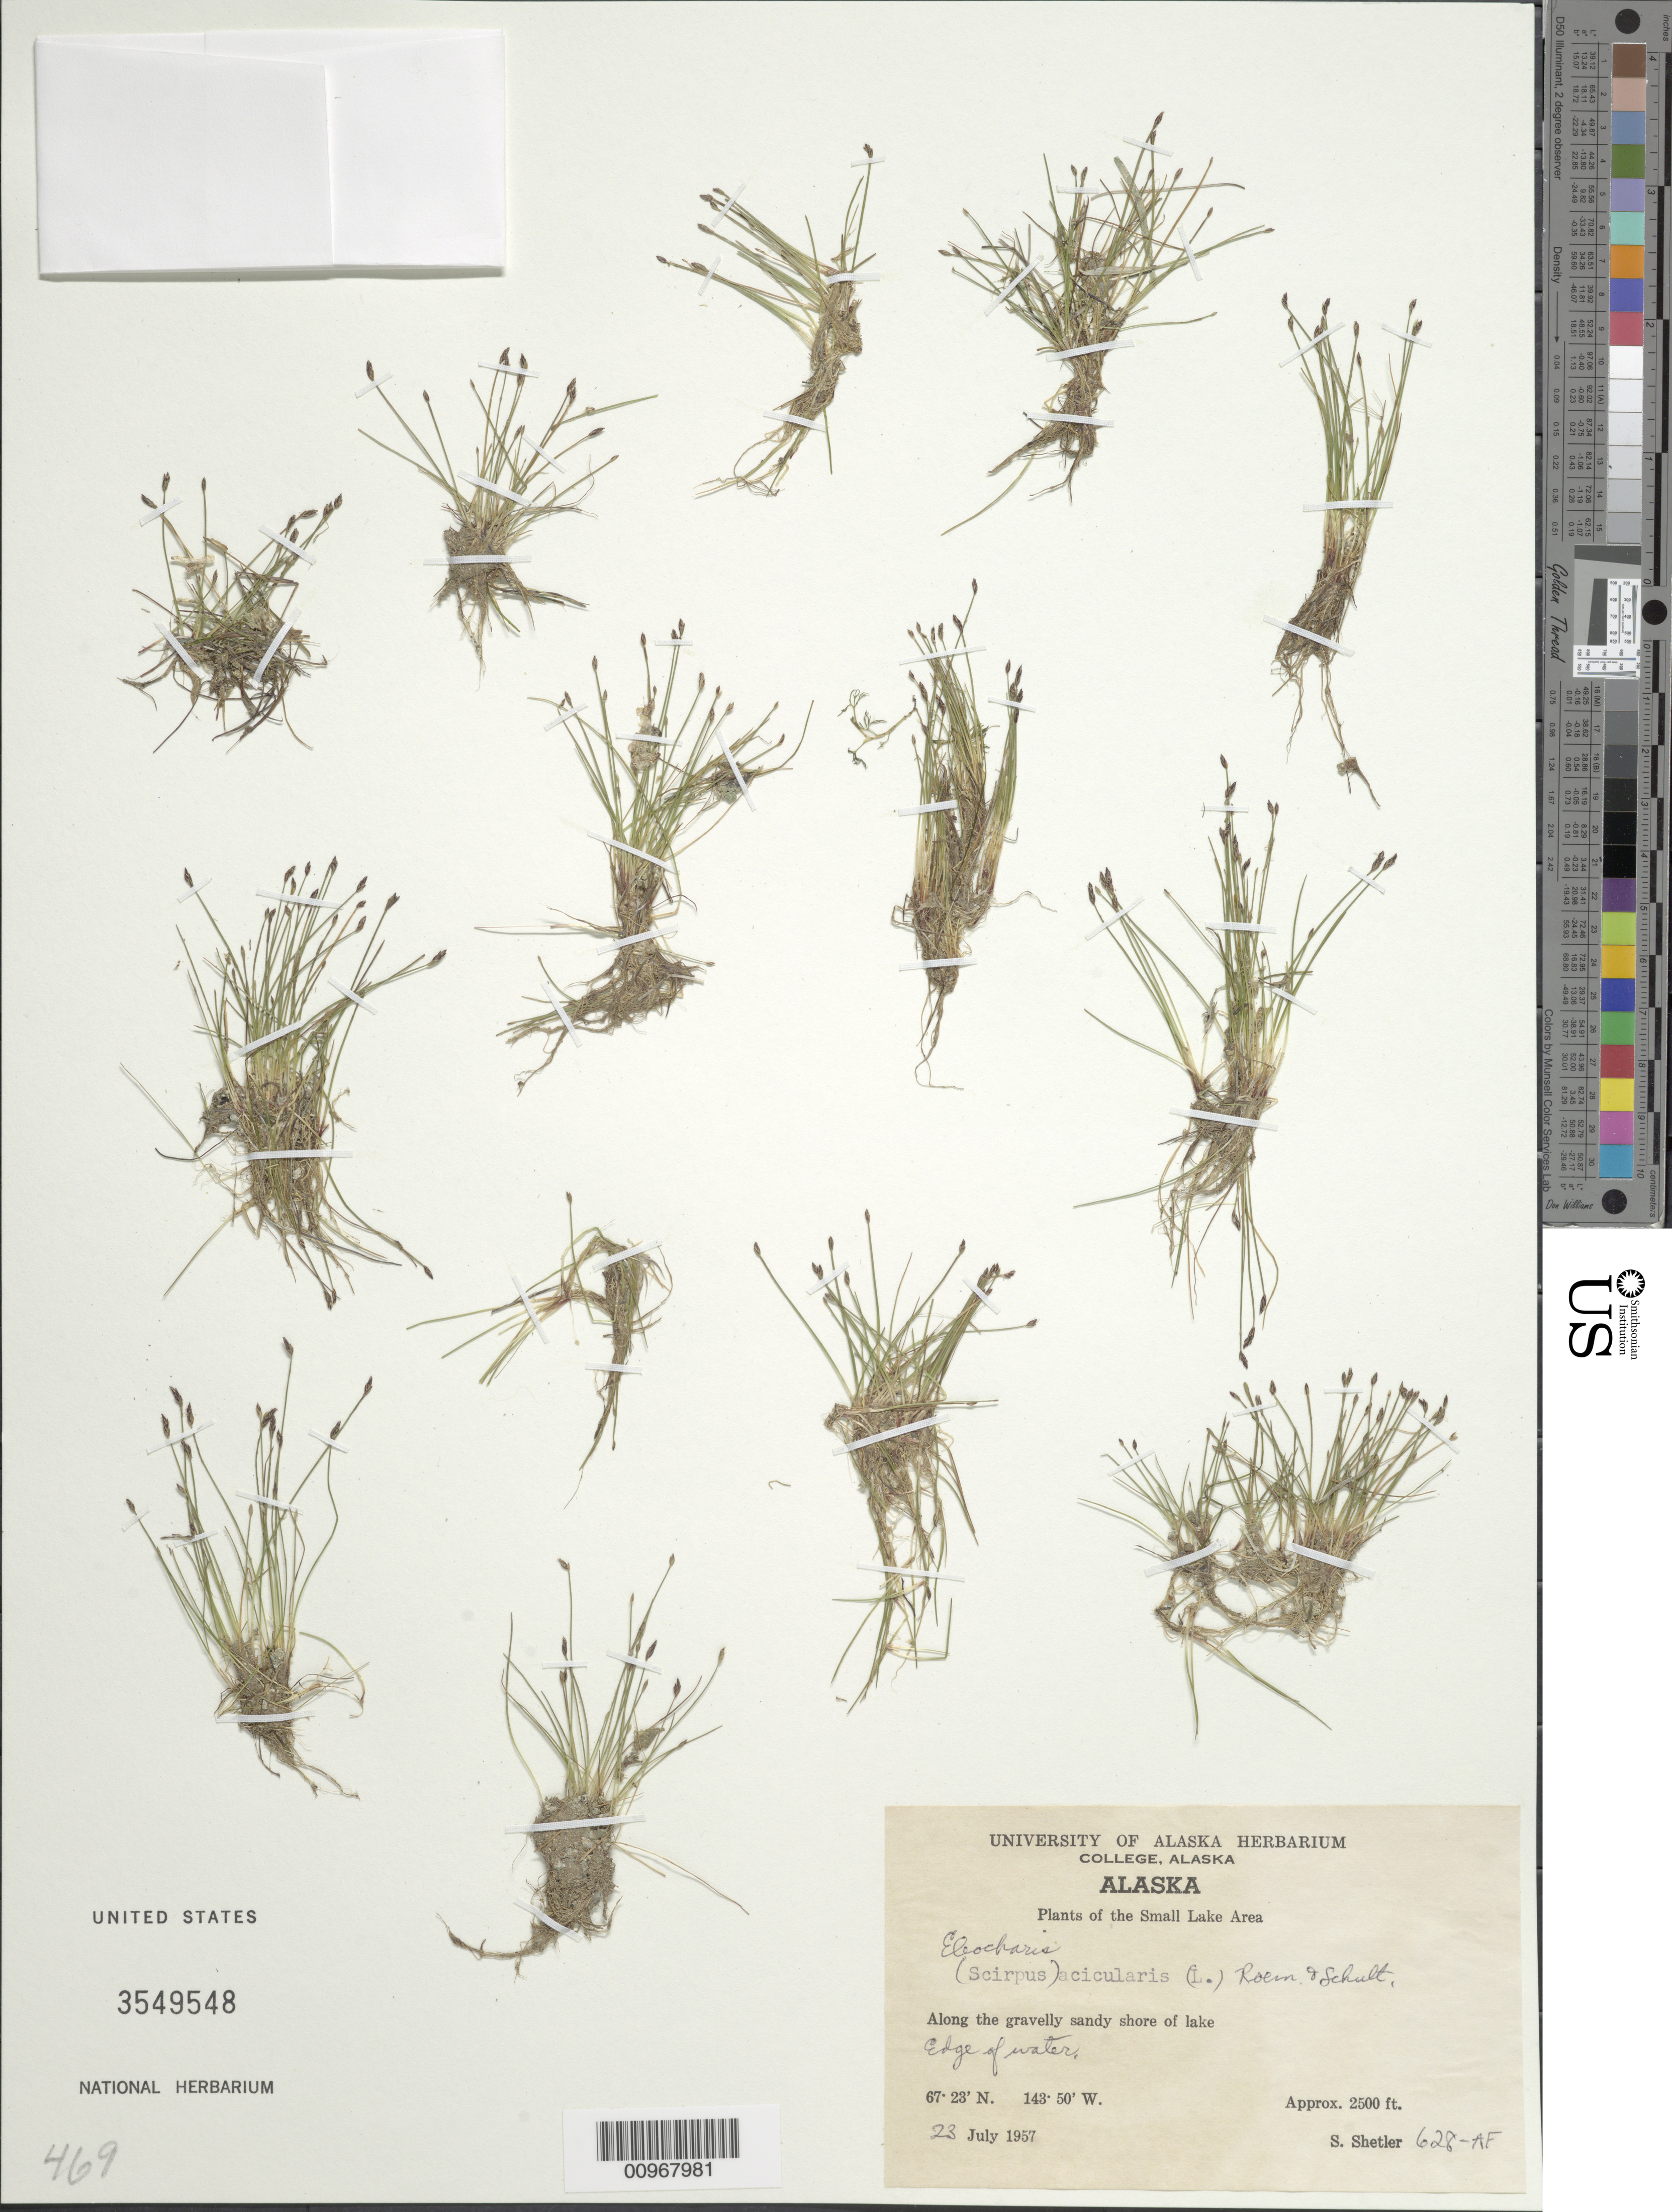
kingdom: Plantae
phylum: Tracheophyta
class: Liliopsida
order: Poales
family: Cyperaceae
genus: Eleocharis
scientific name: Eleocharis acicularis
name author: (L.) Roem. & Schult.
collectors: S. Shetler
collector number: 628-AF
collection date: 1957-07-23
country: United States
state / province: Alaska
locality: Small Lake Area. Along the grvelly sandy shore of lake.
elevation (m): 762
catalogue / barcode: US 3549548